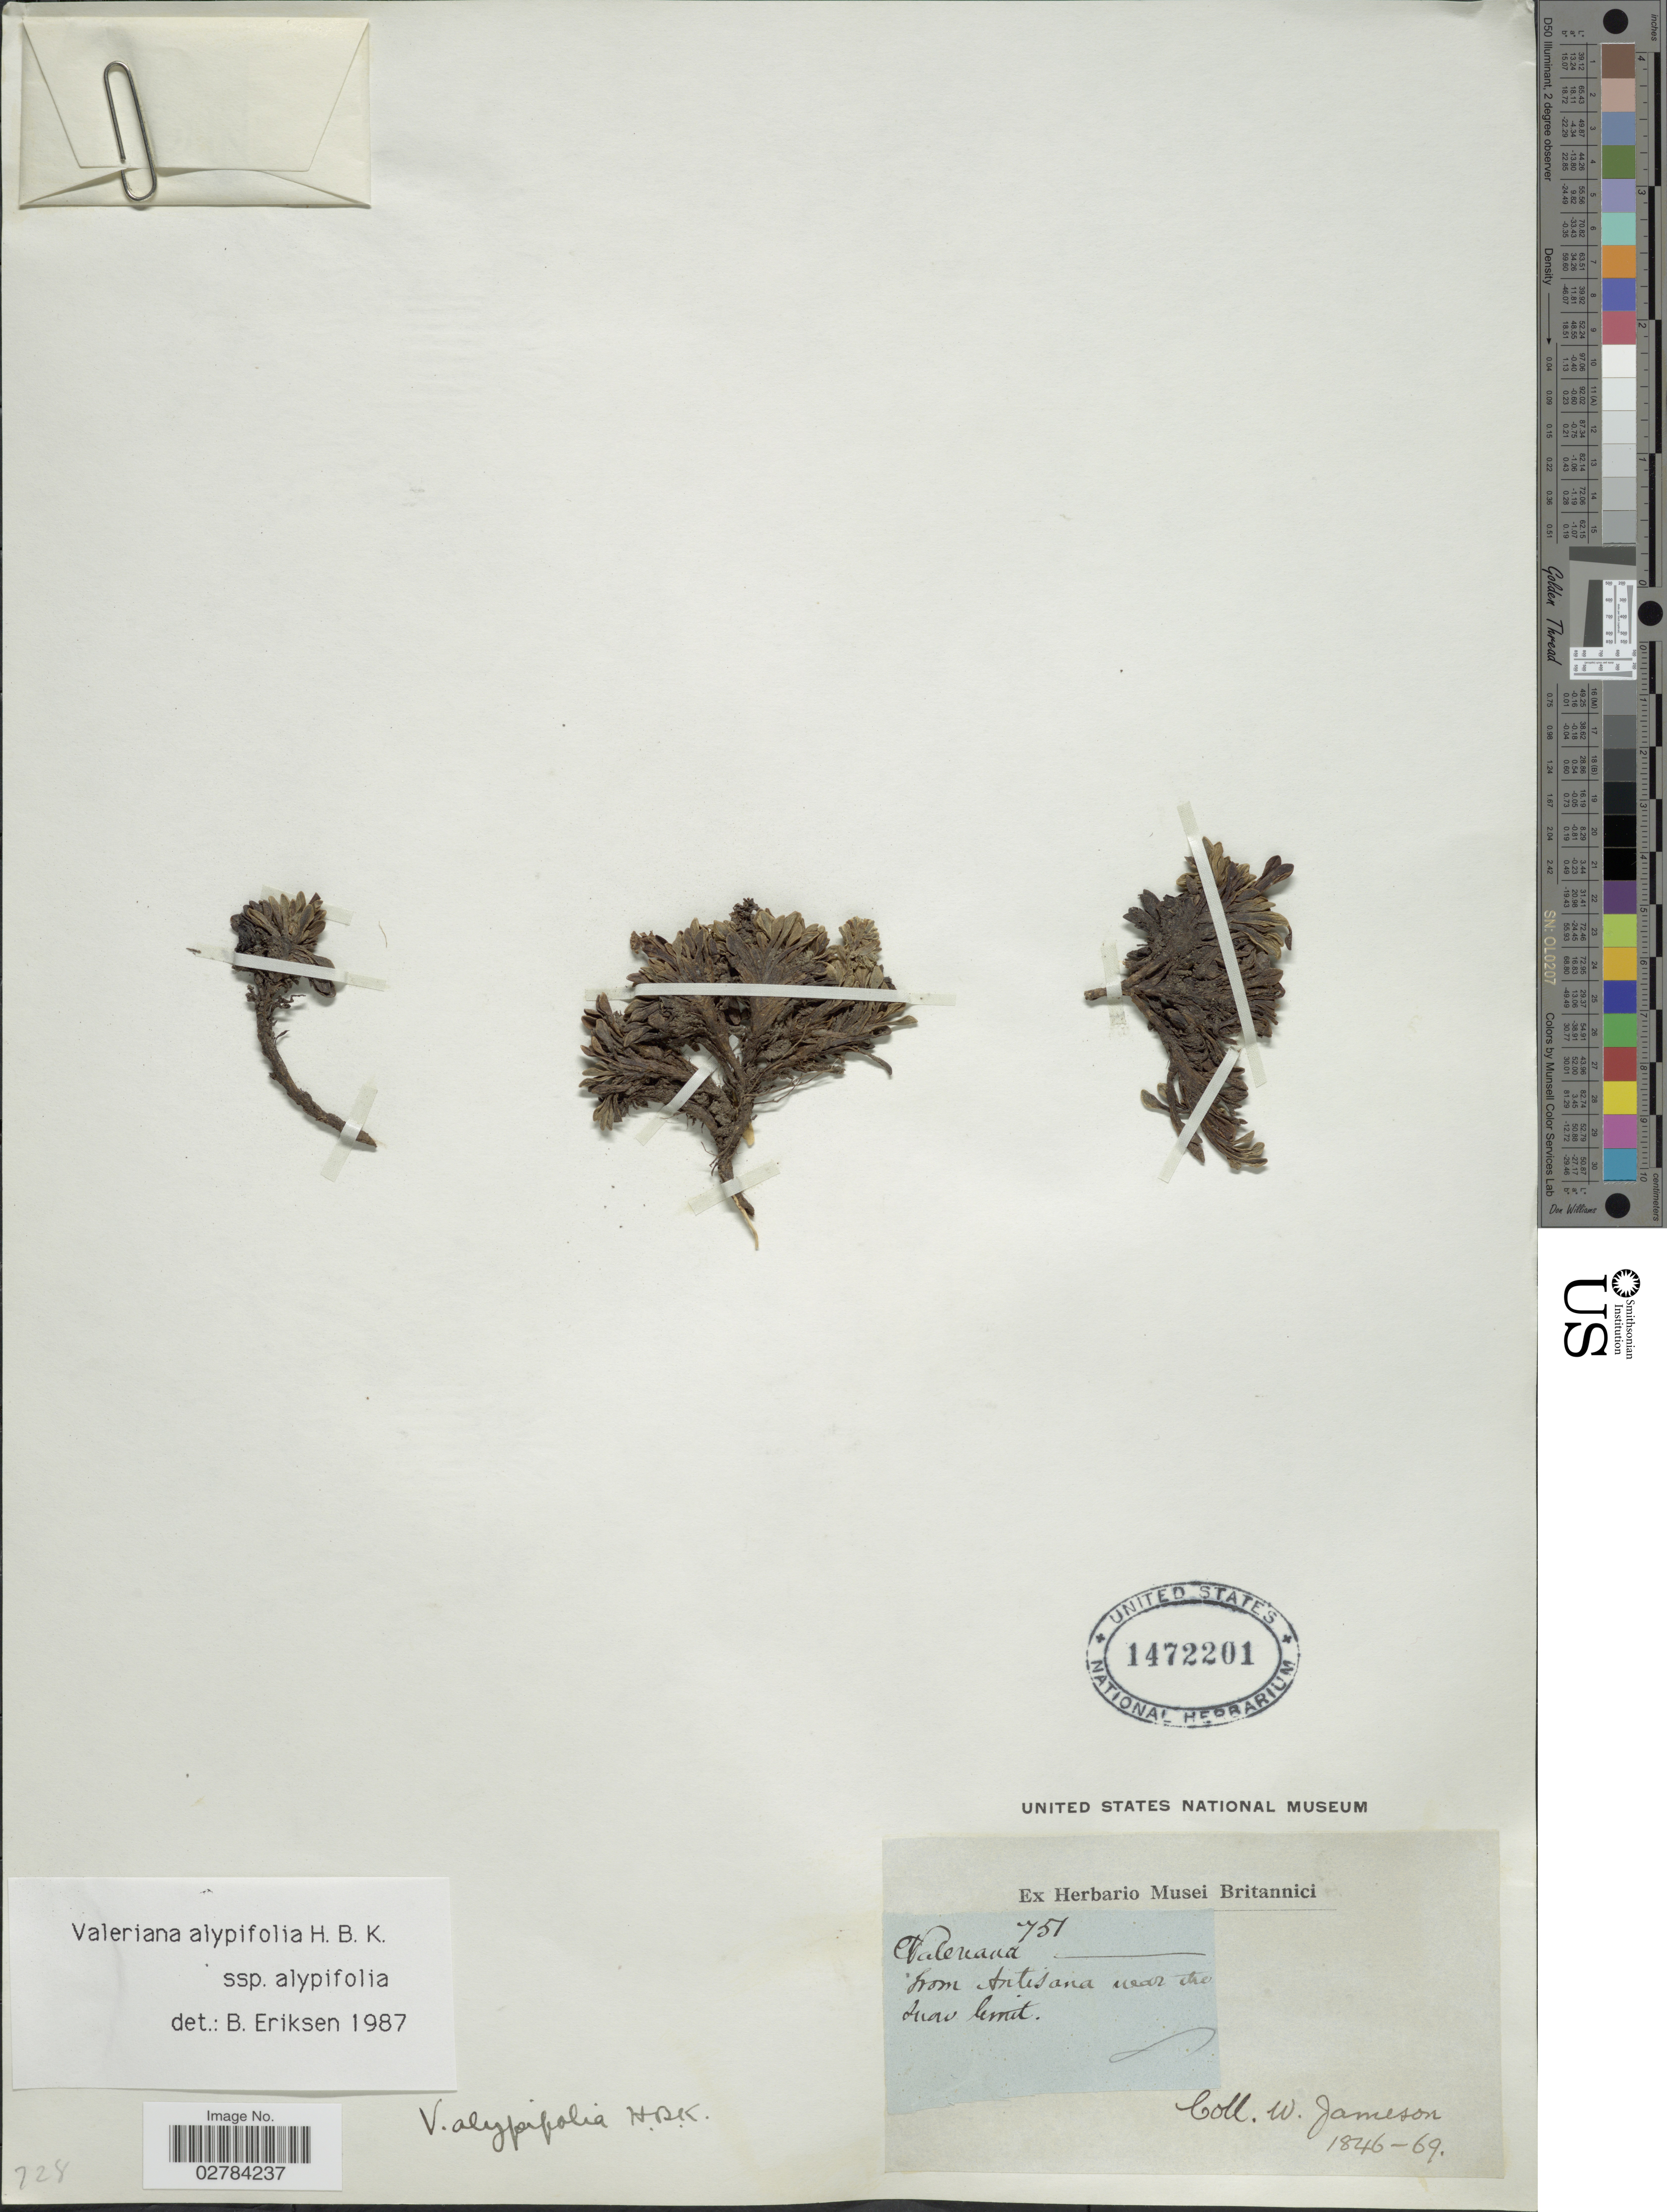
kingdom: Plantae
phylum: Tracheophyta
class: Magnoliopsida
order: Dipsacales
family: Caprifoliaceae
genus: Valeriana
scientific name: Valeriana alypifolia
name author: Kunth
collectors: W. Jameson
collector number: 751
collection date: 1846/1869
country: Ecuador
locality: From Antisana near the snow limit.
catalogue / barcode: US 1472201